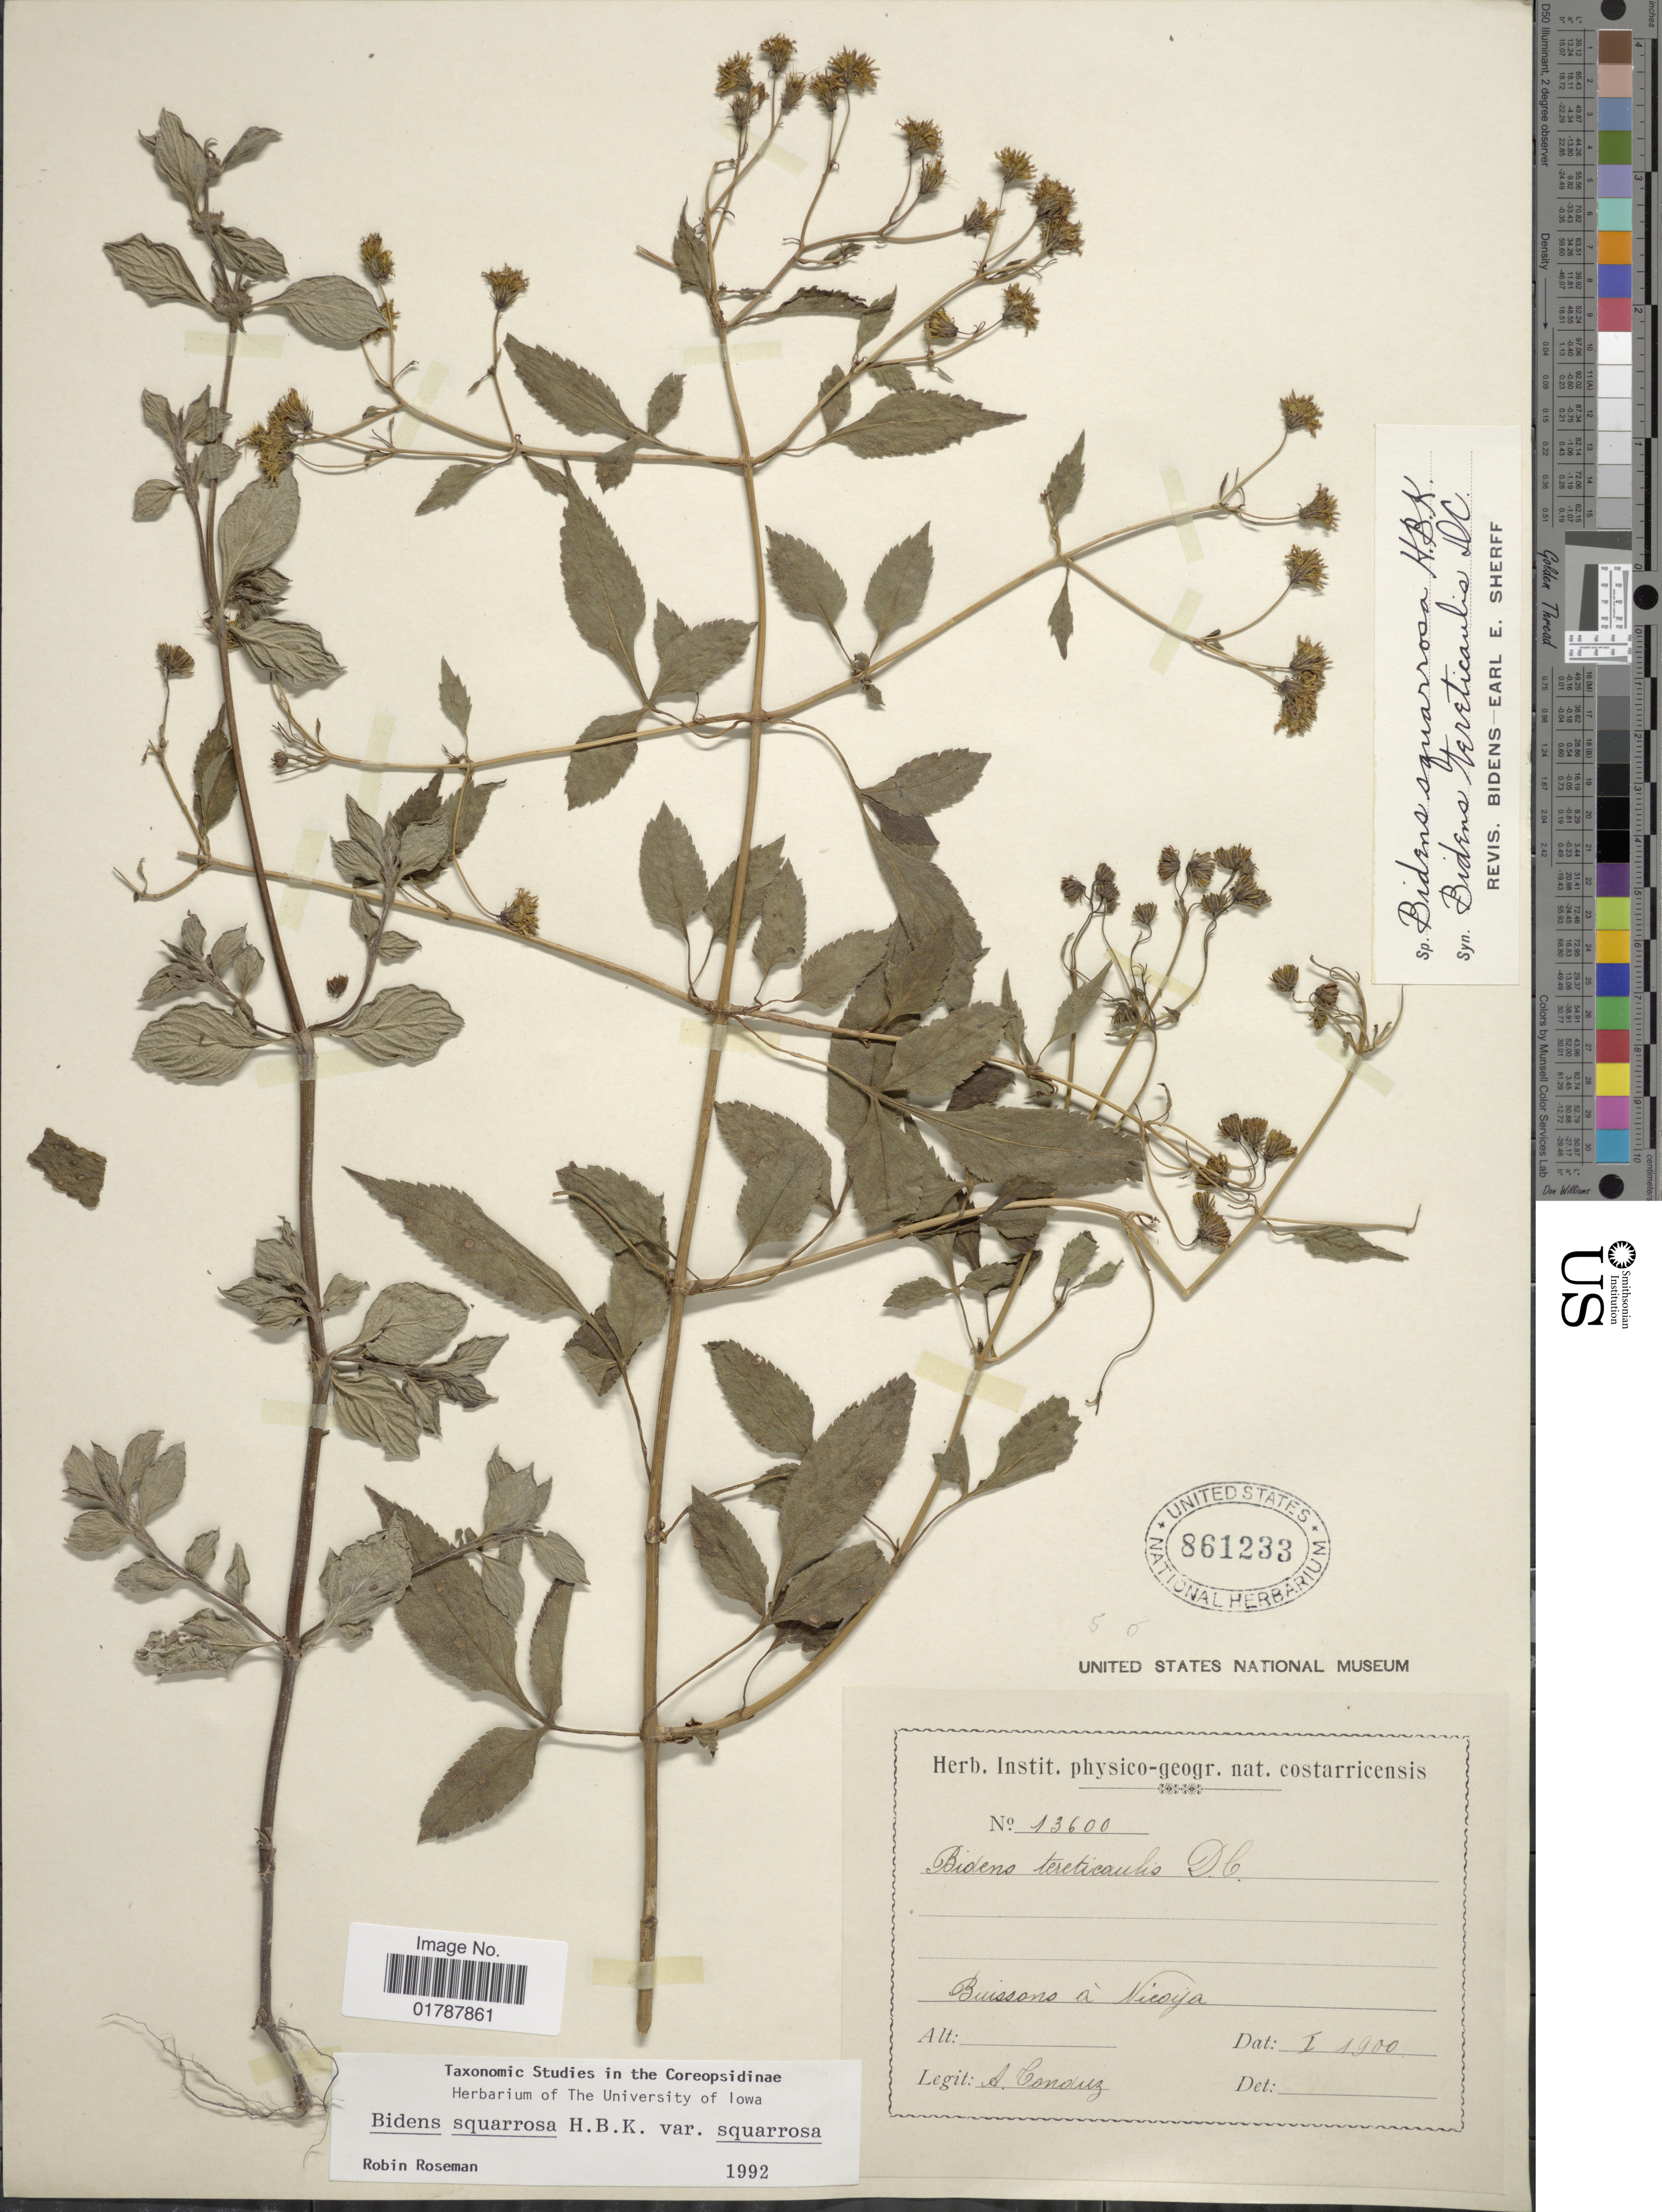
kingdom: Plantae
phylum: Tracheophyta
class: Magnoliopsida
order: Asterales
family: Asteraceae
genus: Bidens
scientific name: Bidens squarrosa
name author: Kunth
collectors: A. Tonduz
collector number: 13600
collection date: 1900-01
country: Costa Rica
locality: Buissons a Nicoya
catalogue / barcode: US 861233